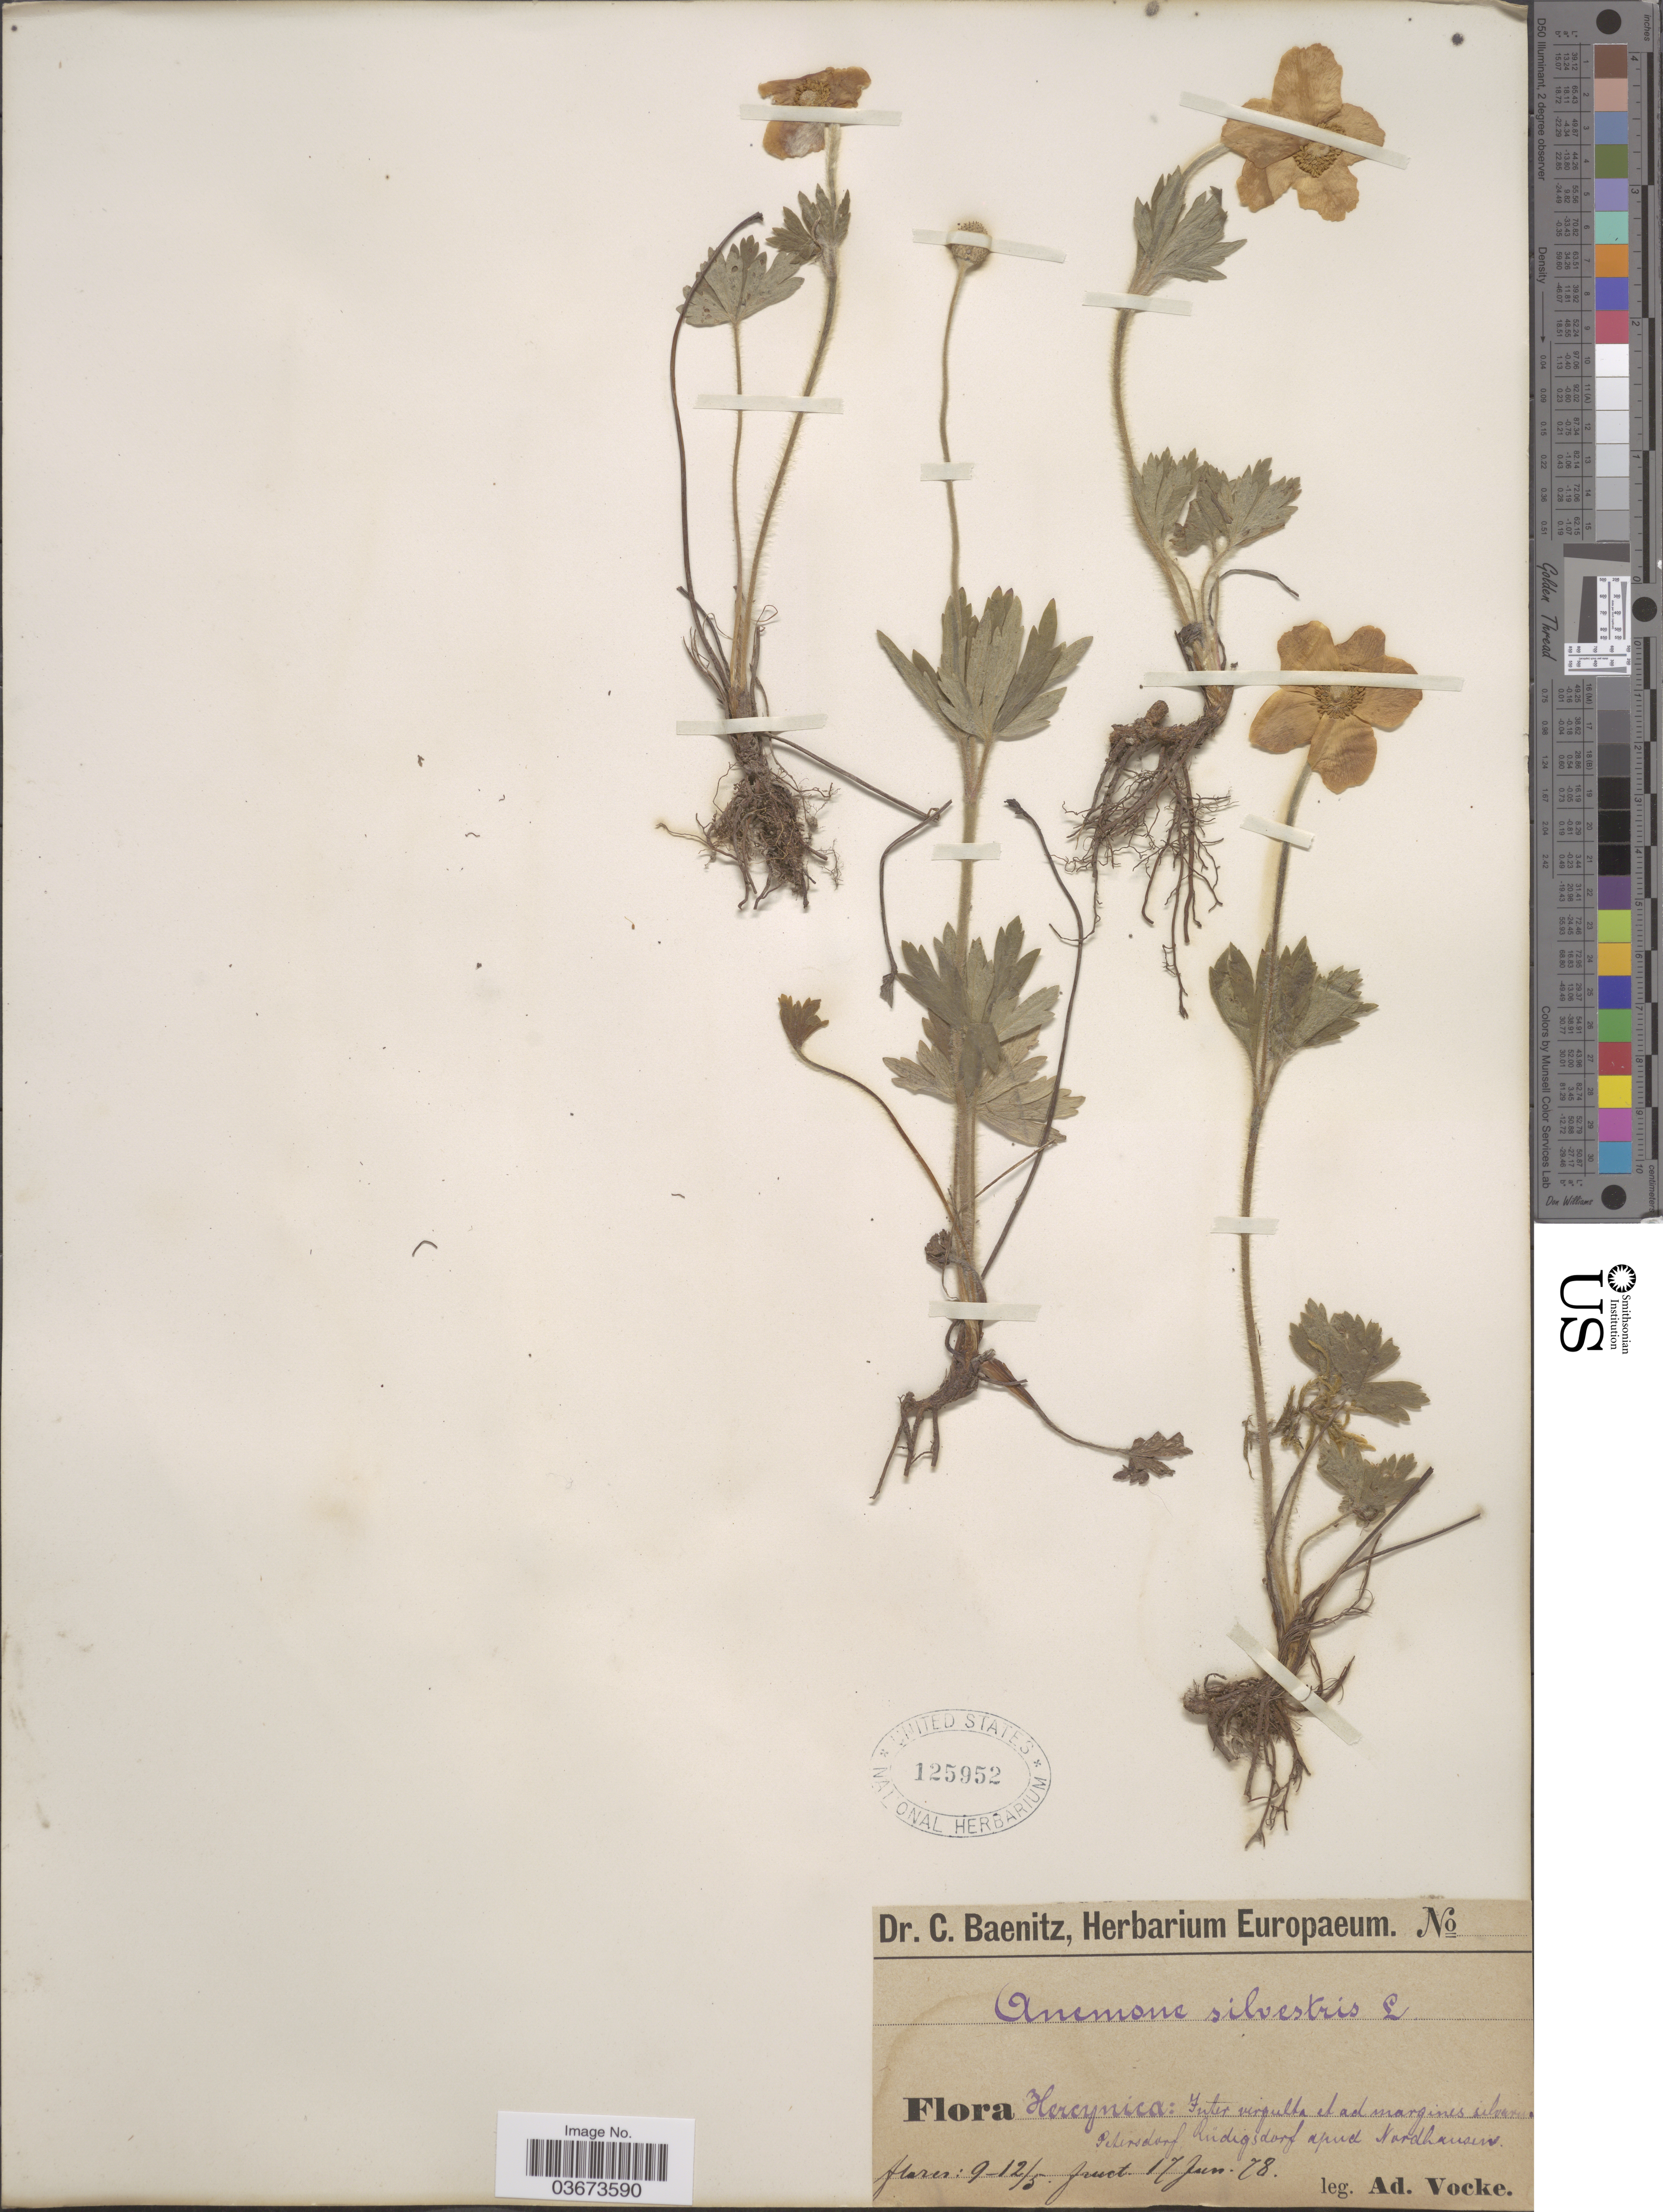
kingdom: Plantae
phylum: Tracheophyta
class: Magnoliopsida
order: Ranunculales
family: Ranunculaceae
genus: Anemone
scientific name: Anemone sylvestris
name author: L.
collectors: A. Vocke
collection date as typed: Transcribed d/m/y: 9/5/78 to 17/6/78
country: Germany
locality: Hercynica: Inter virgulta et ad margines silvaris Petersdorf, Rüdigsdorf apud Nordhausen.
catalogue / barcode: US 125952